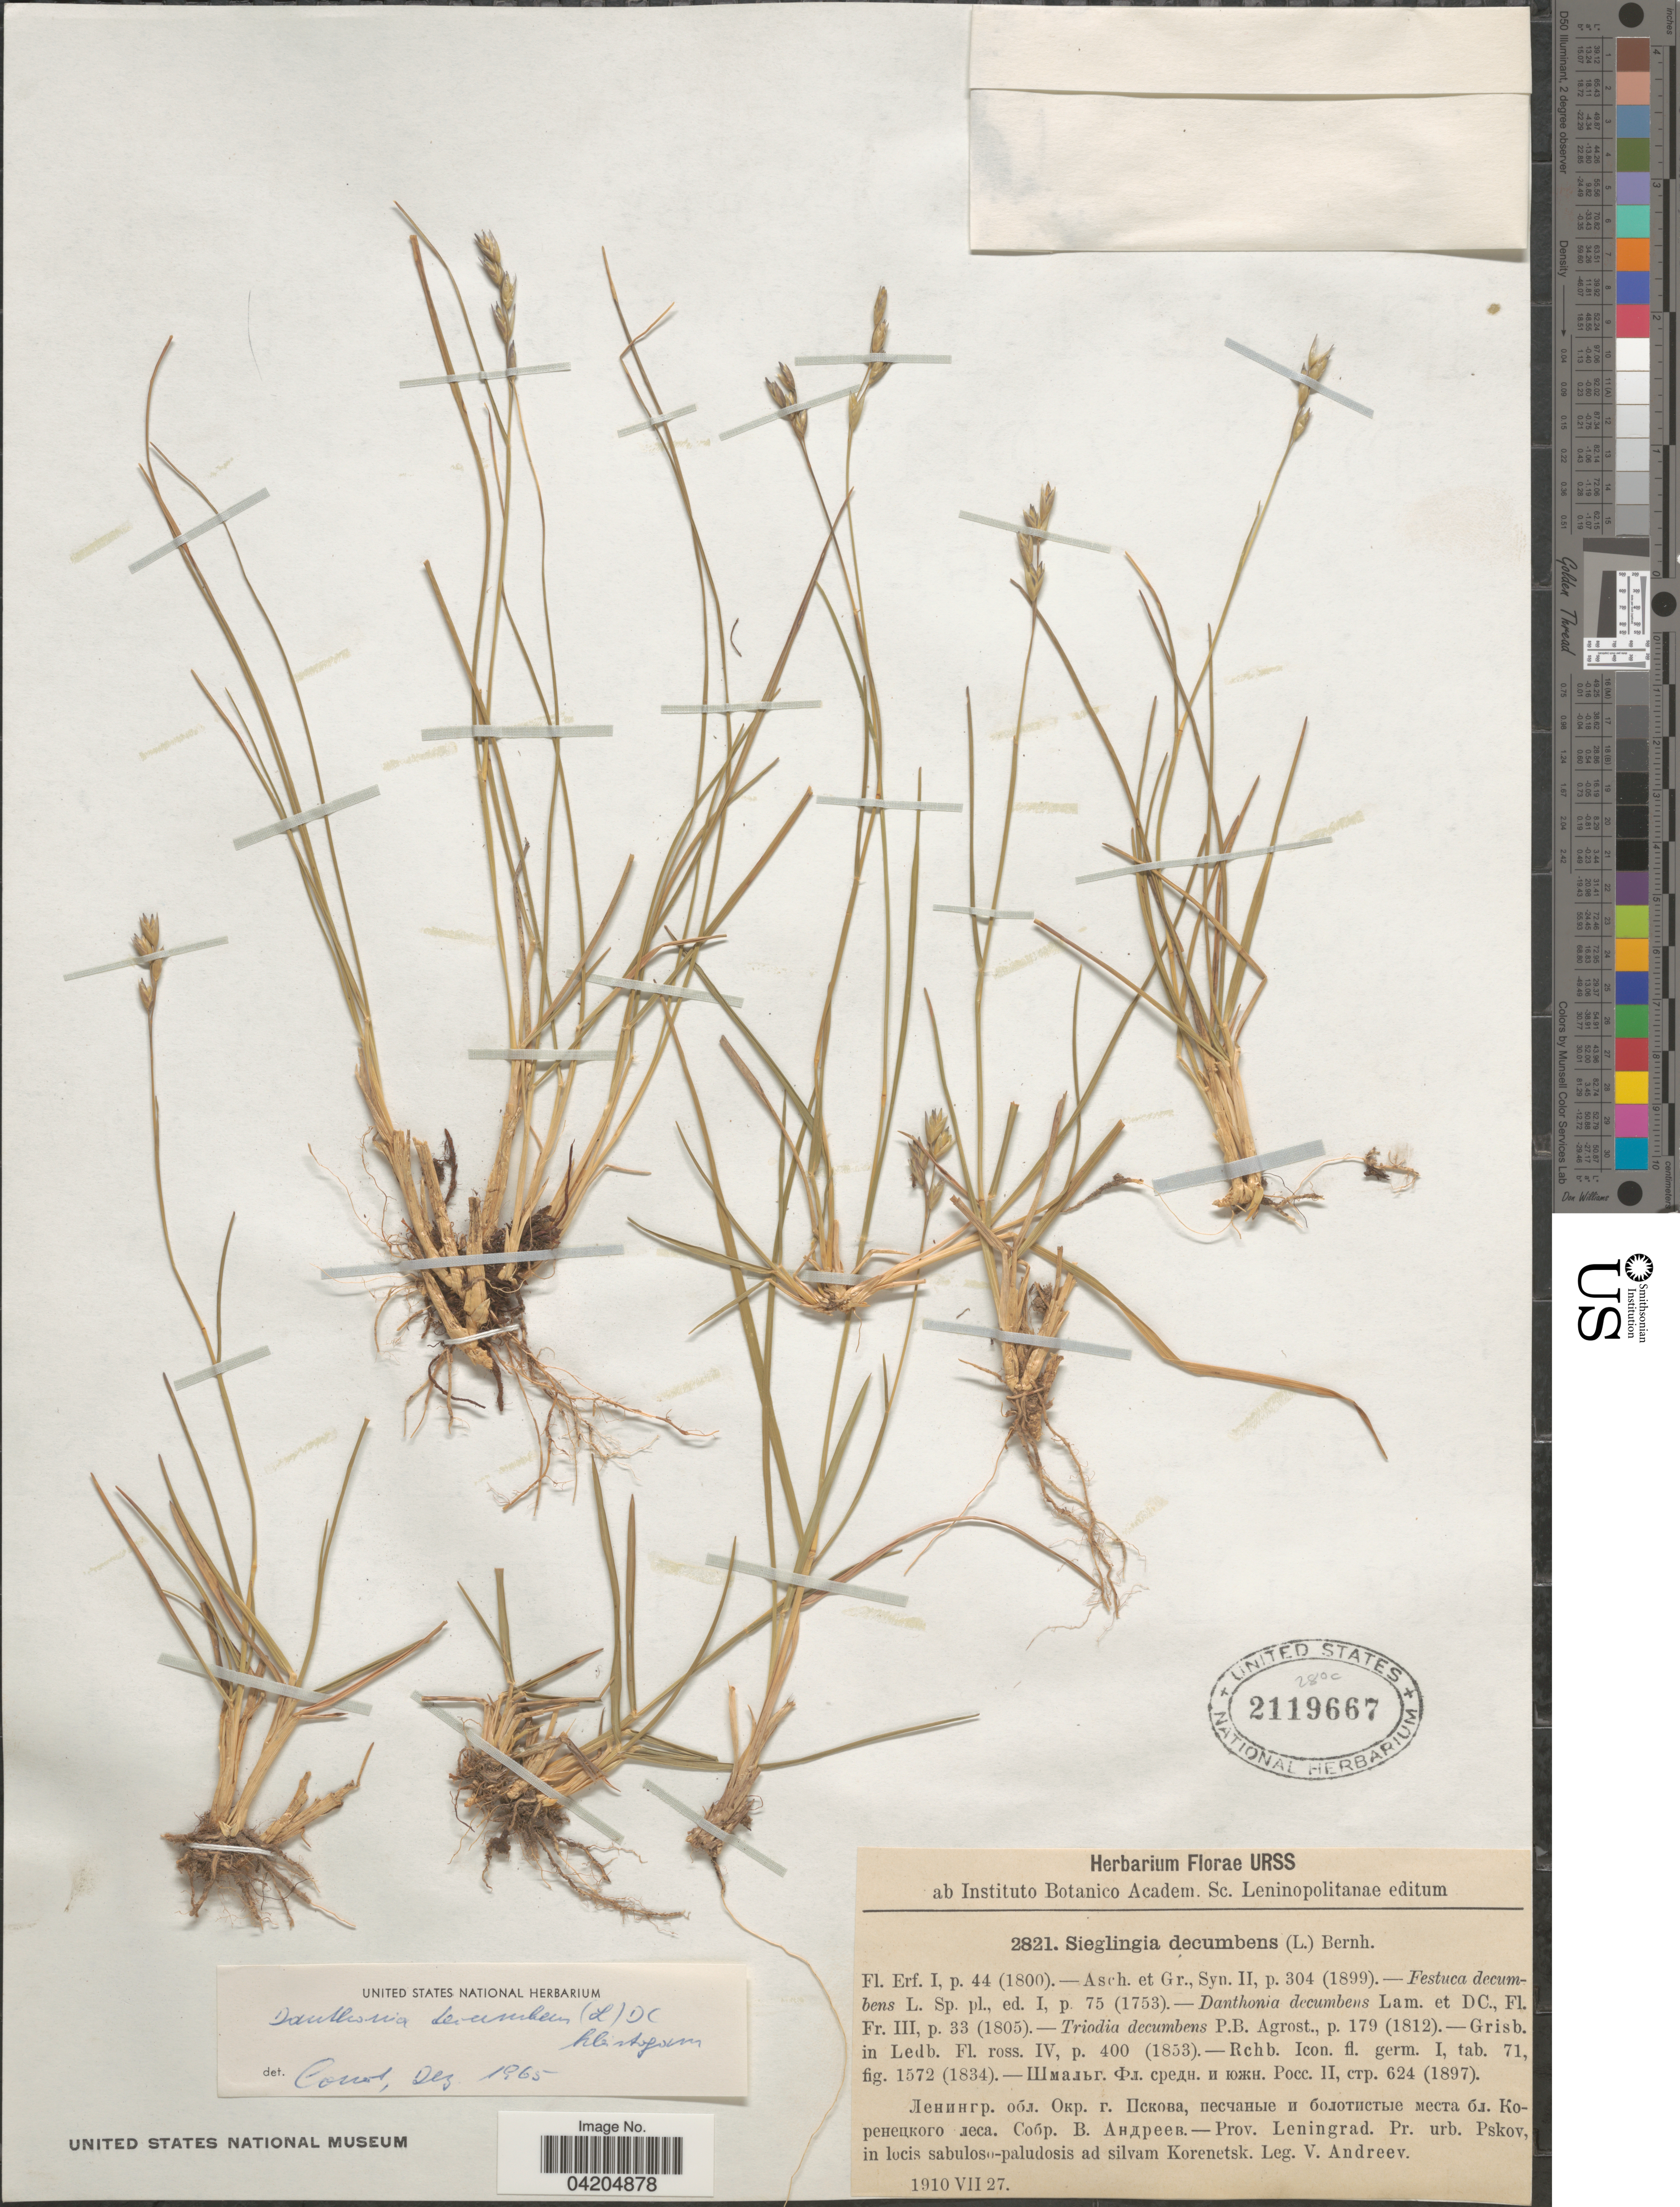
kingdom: Plantae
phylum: Tracheophyta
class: Liliopsida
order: Poales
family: Poaceae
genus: Danthonia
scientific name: Danthonia decumbens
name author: (L.) DC.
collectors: V. Andreev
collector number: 2821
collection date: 1910-07-27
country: Russian Federation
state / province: St. Petersburg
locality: URSS. Prov. Leningrad. Pr. urb. Pskov, in locis sabuloso-paludosis ad silvam Korenetsk.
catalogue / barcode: US 2119667